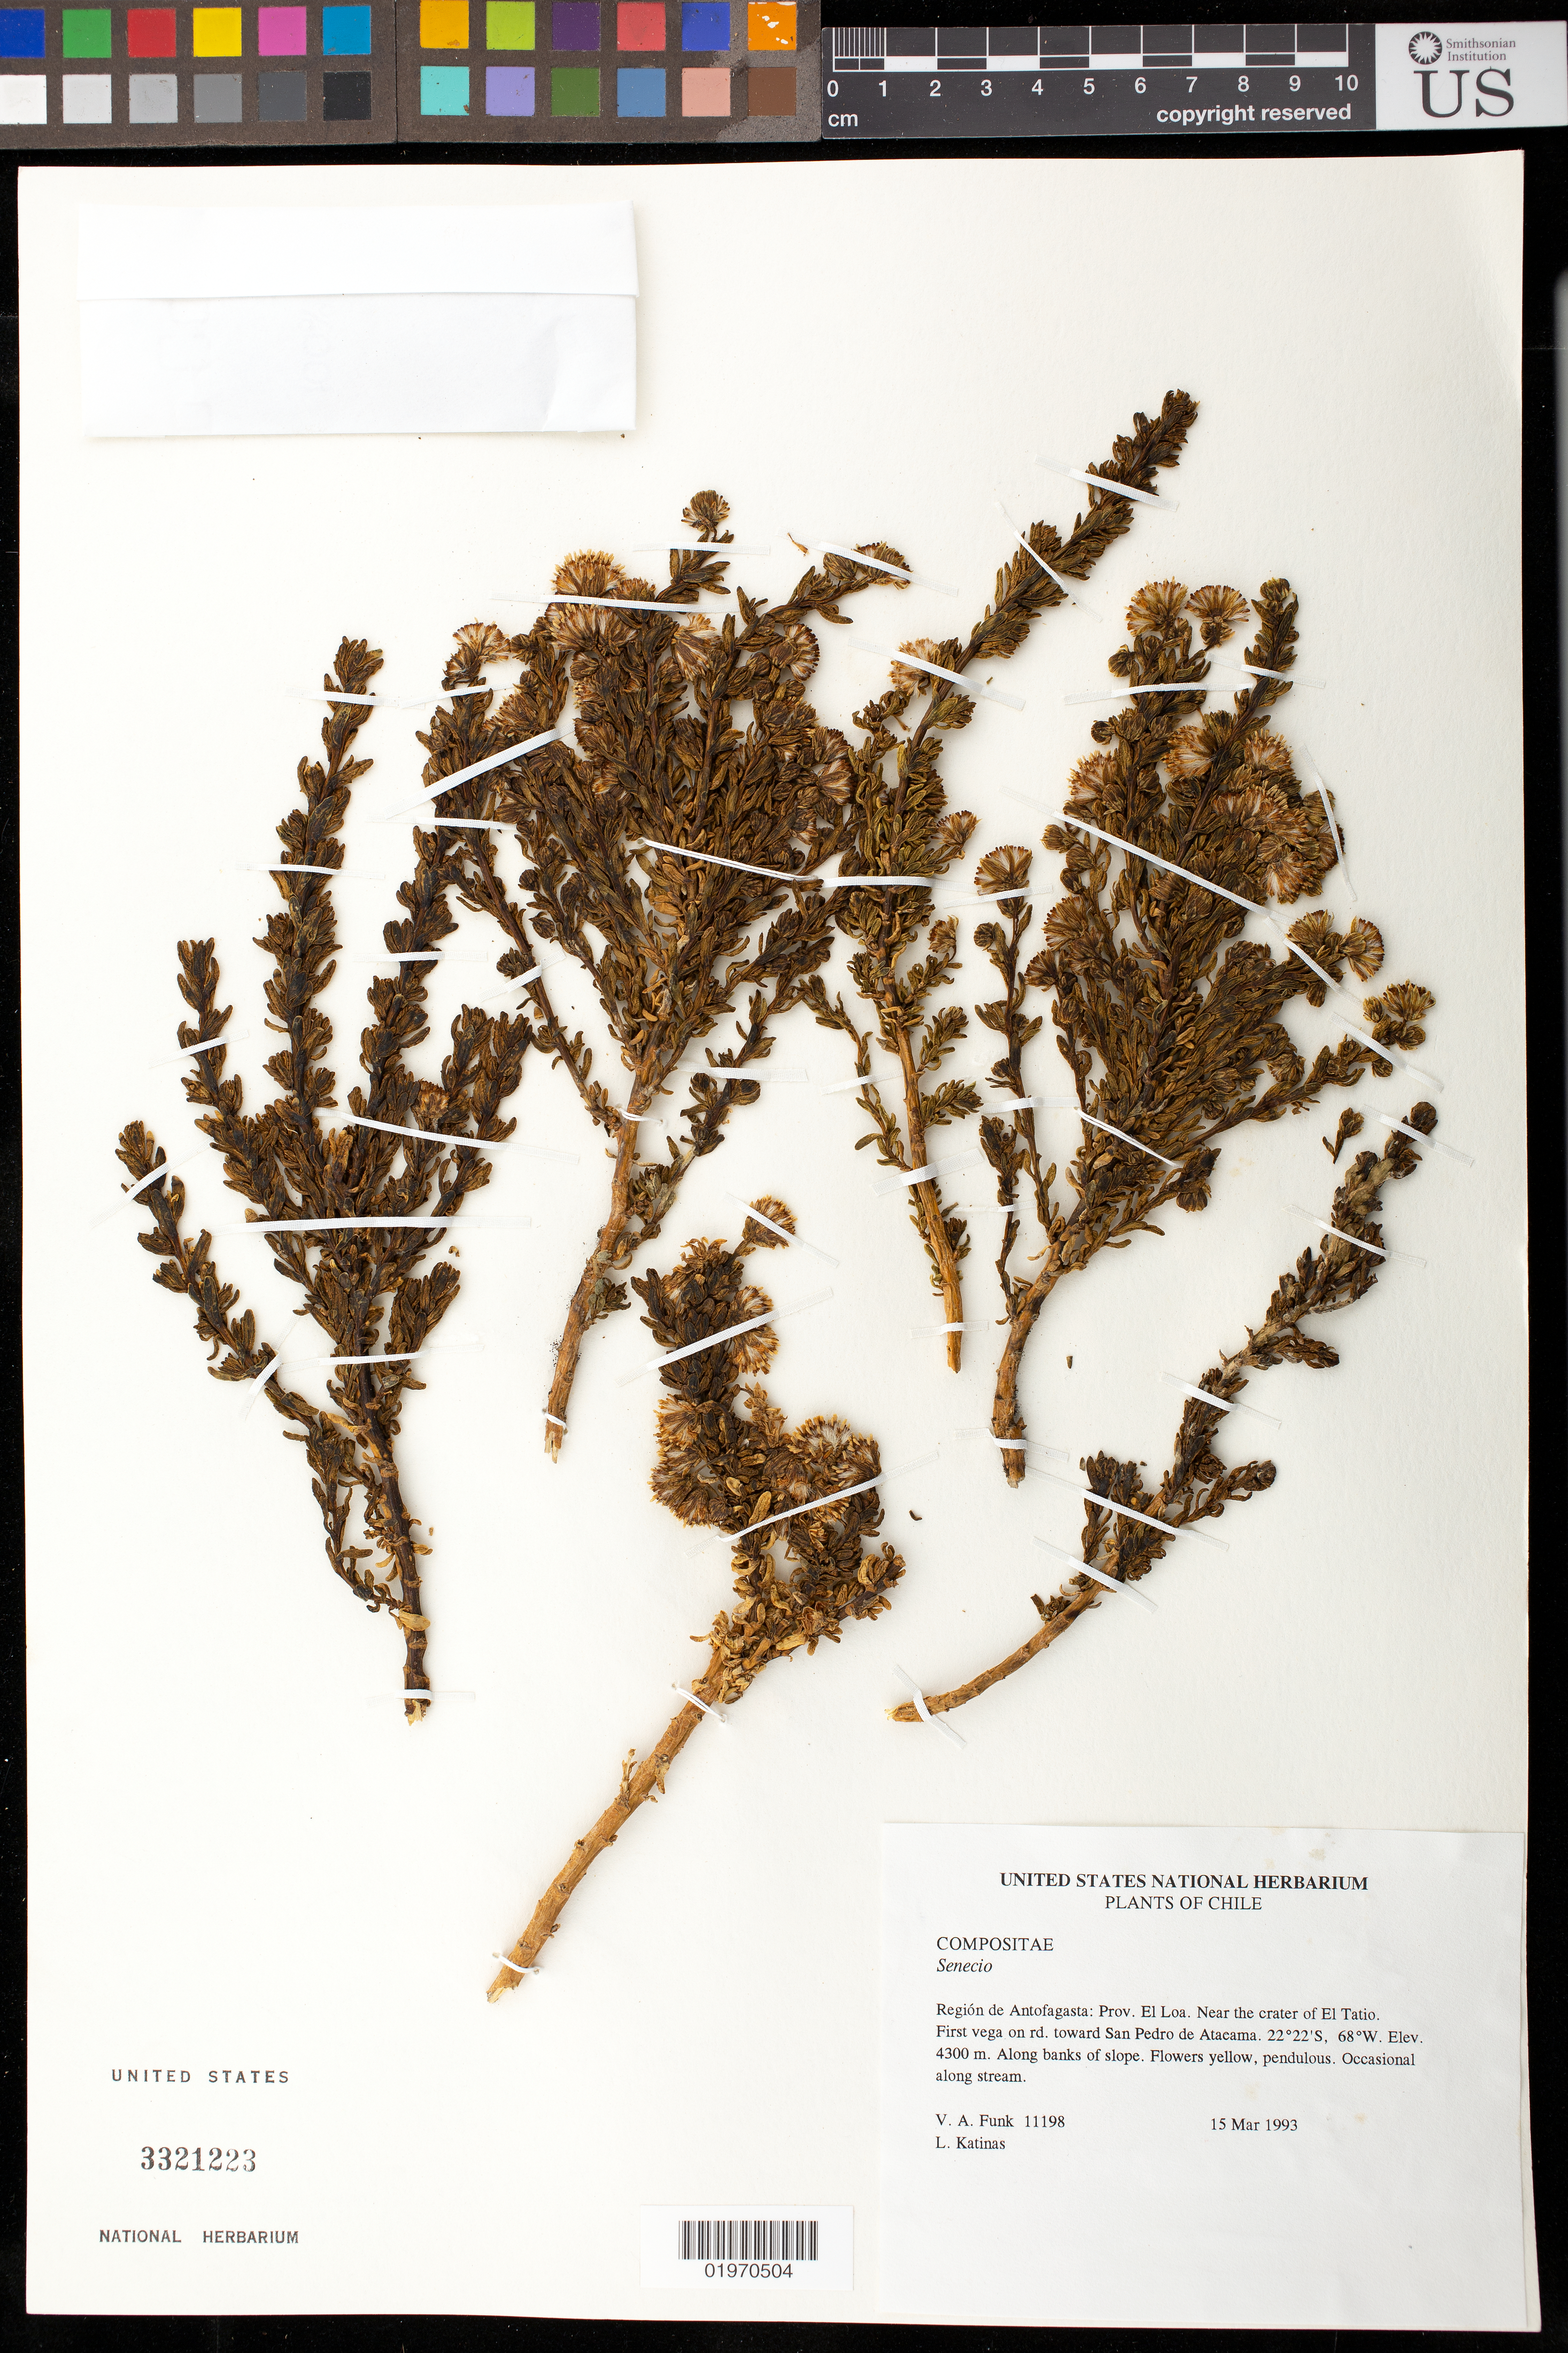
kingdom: Plantae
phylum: Tracheophyta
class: Magnoliopsida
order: Asterales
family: Asteraceae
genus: Senecio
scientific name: Senecio sp.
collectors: V. Funk & L. Katinas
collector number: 11198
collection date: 1993-03-15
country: Chile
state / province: Antofagasta (II)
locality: Prov. El Loa, near the crater of El Tatio, first vega on rd. toward San Pedro de Atacama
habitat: Along banks of slope. Occasional along stream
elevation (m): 4300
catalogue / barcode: US 3321223